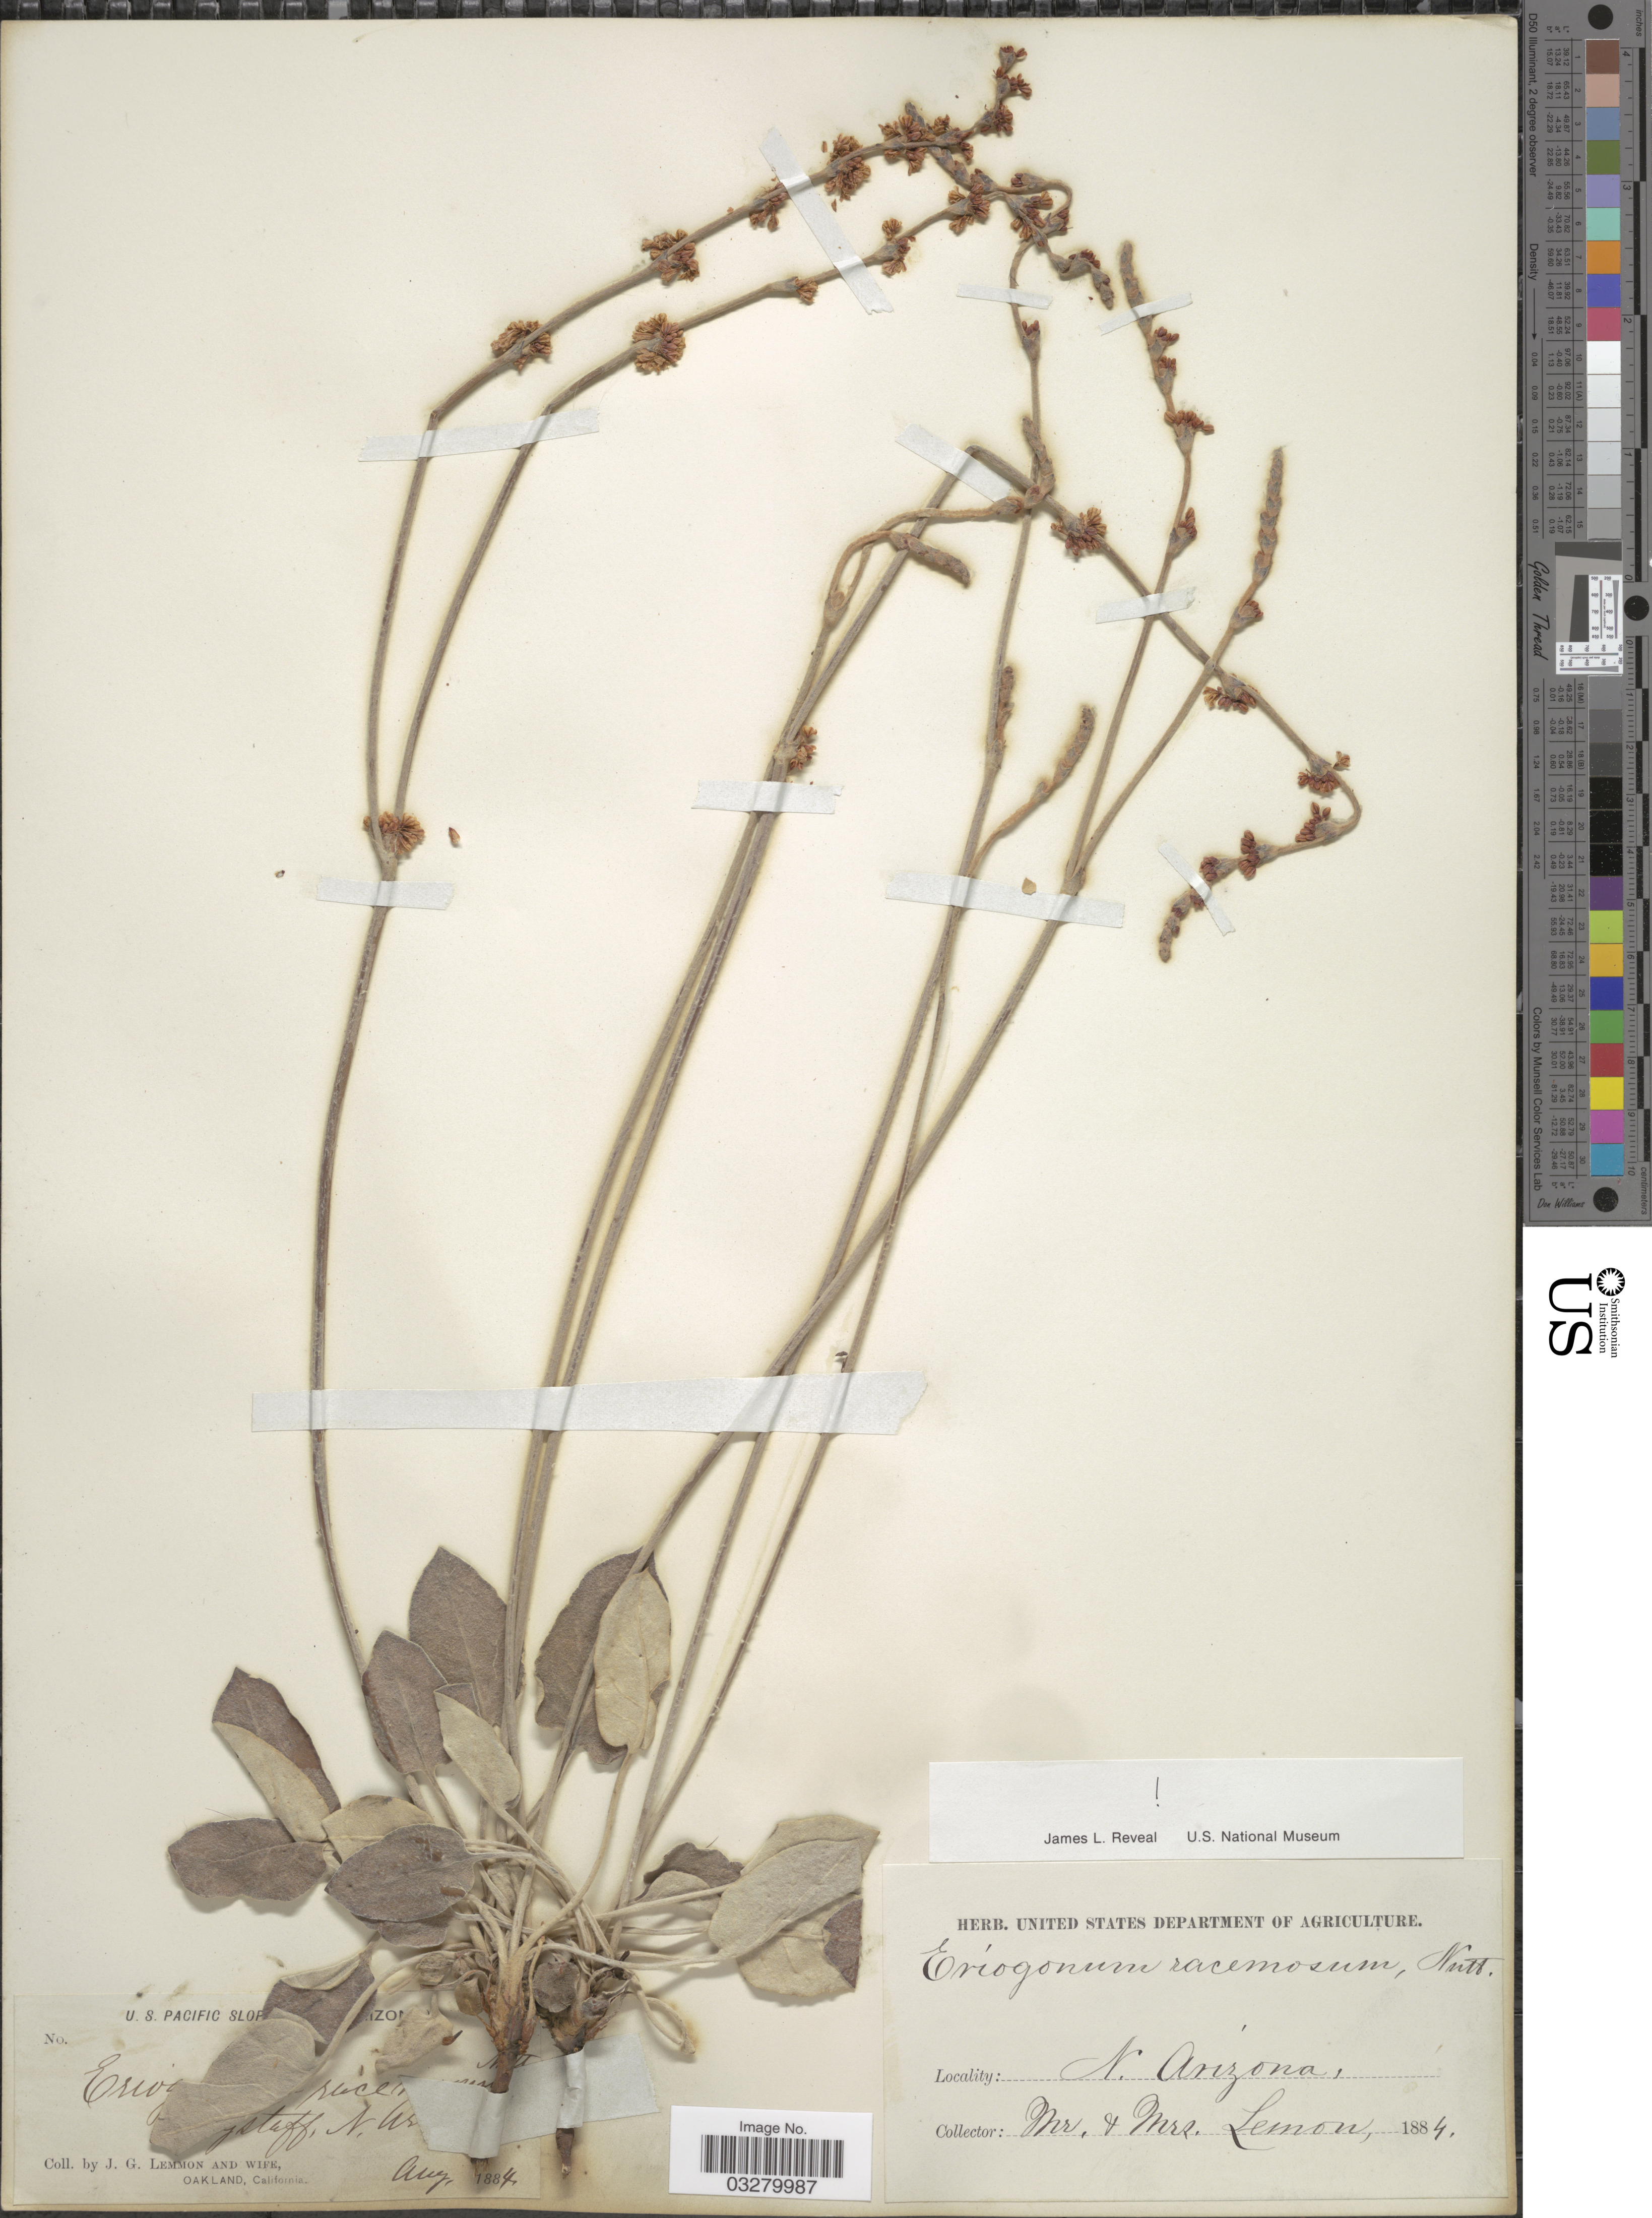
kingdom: Plantae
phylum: Tracheophyta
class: Magnoliopsida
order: Caryophyllales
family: Polygonaceae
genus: Eriogonum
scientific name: Eriogonum racemosum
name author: Nutt.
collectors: J. Lemmon & J. Lemmon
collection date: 1884-08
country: United States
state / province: Arizona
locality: U.S. Pacific Slope, Flagstaff, N. Arizona.